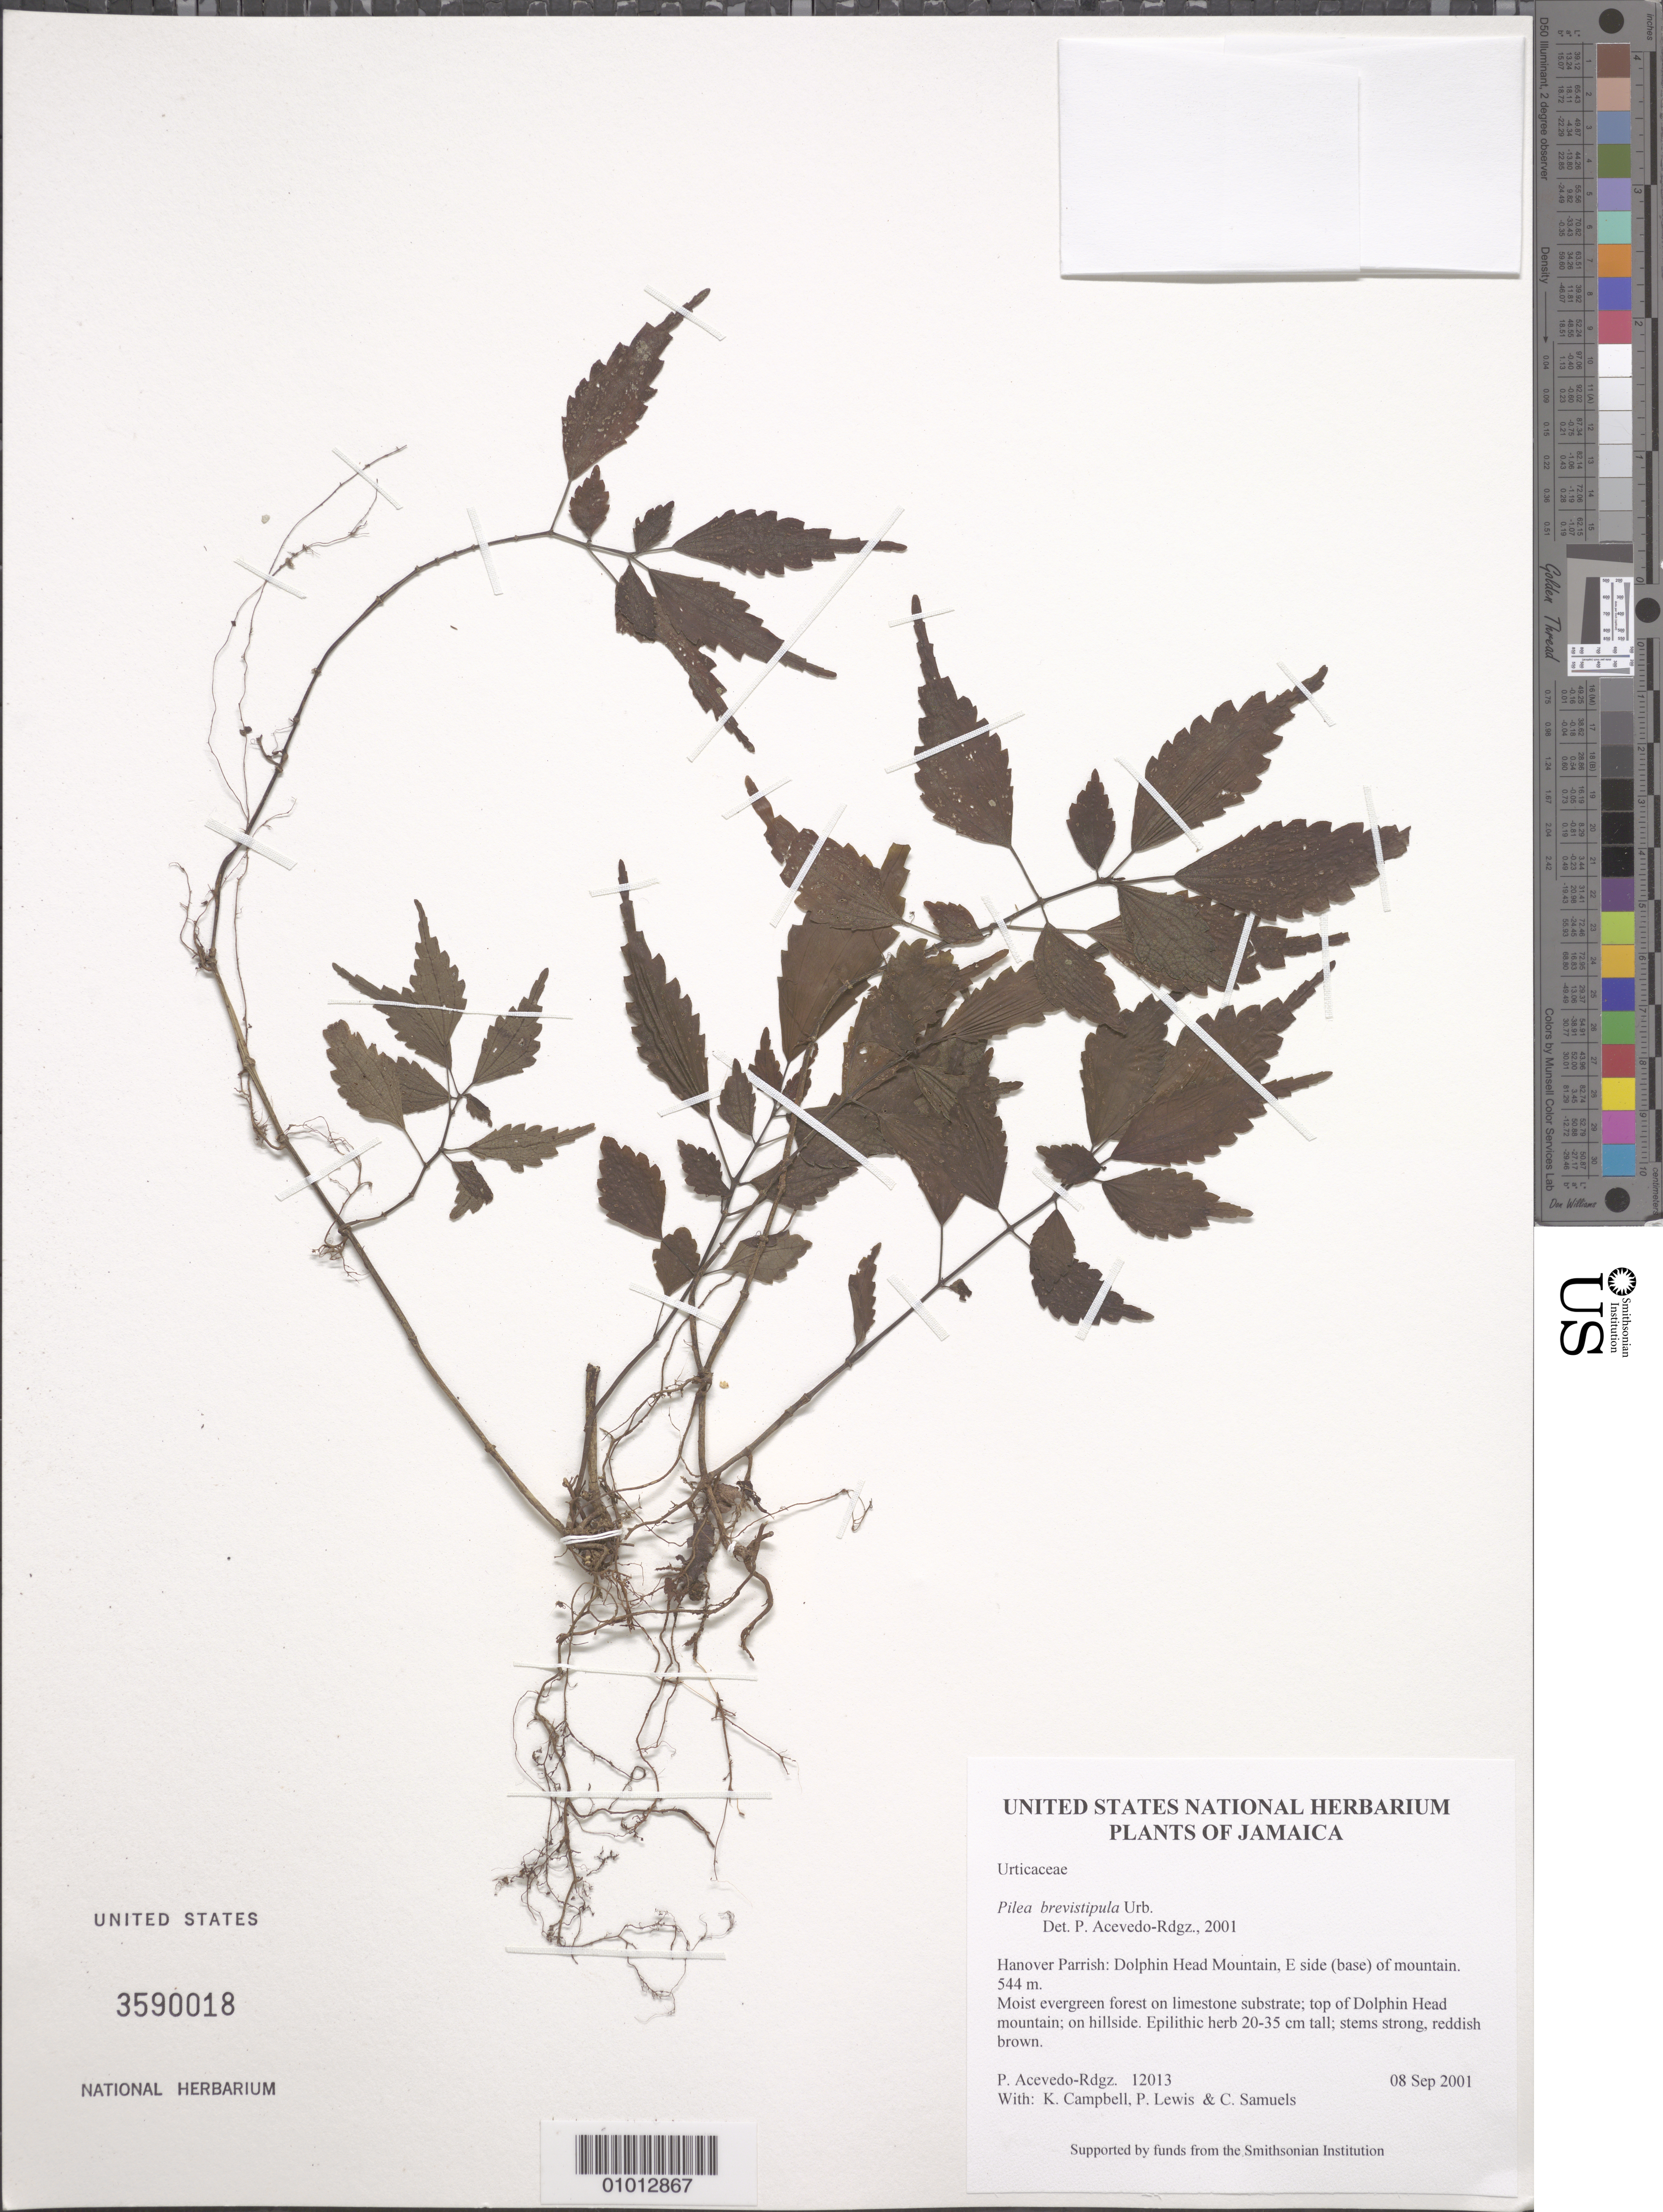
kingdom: Plantae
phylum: Tracheophyta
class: Magnoliopsida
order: Rosales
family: Urticaceae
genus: Pilea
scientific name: Pilea brevistipula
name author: Urb.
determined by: Acevedo-Rodríguez, P., (BOT), Smithsonian Institution - National Museum of Natural History (UNITED STATES)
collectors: P. Acevedo-Rodr., K. Campbell, P. Lewis & C. Samuels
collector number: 12013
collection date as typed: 08 Sep 2001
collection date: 2001-09-08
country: Jamaica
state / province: Hanover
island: Jamaica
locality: Hanover Parrish: Dolphin Head Mountain, E side (base) of mountain.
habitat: Moist evergreen forest on limestone substrate; top of Dolphin Head mountain; on hillside.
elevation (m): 544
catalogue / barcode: US 3590018